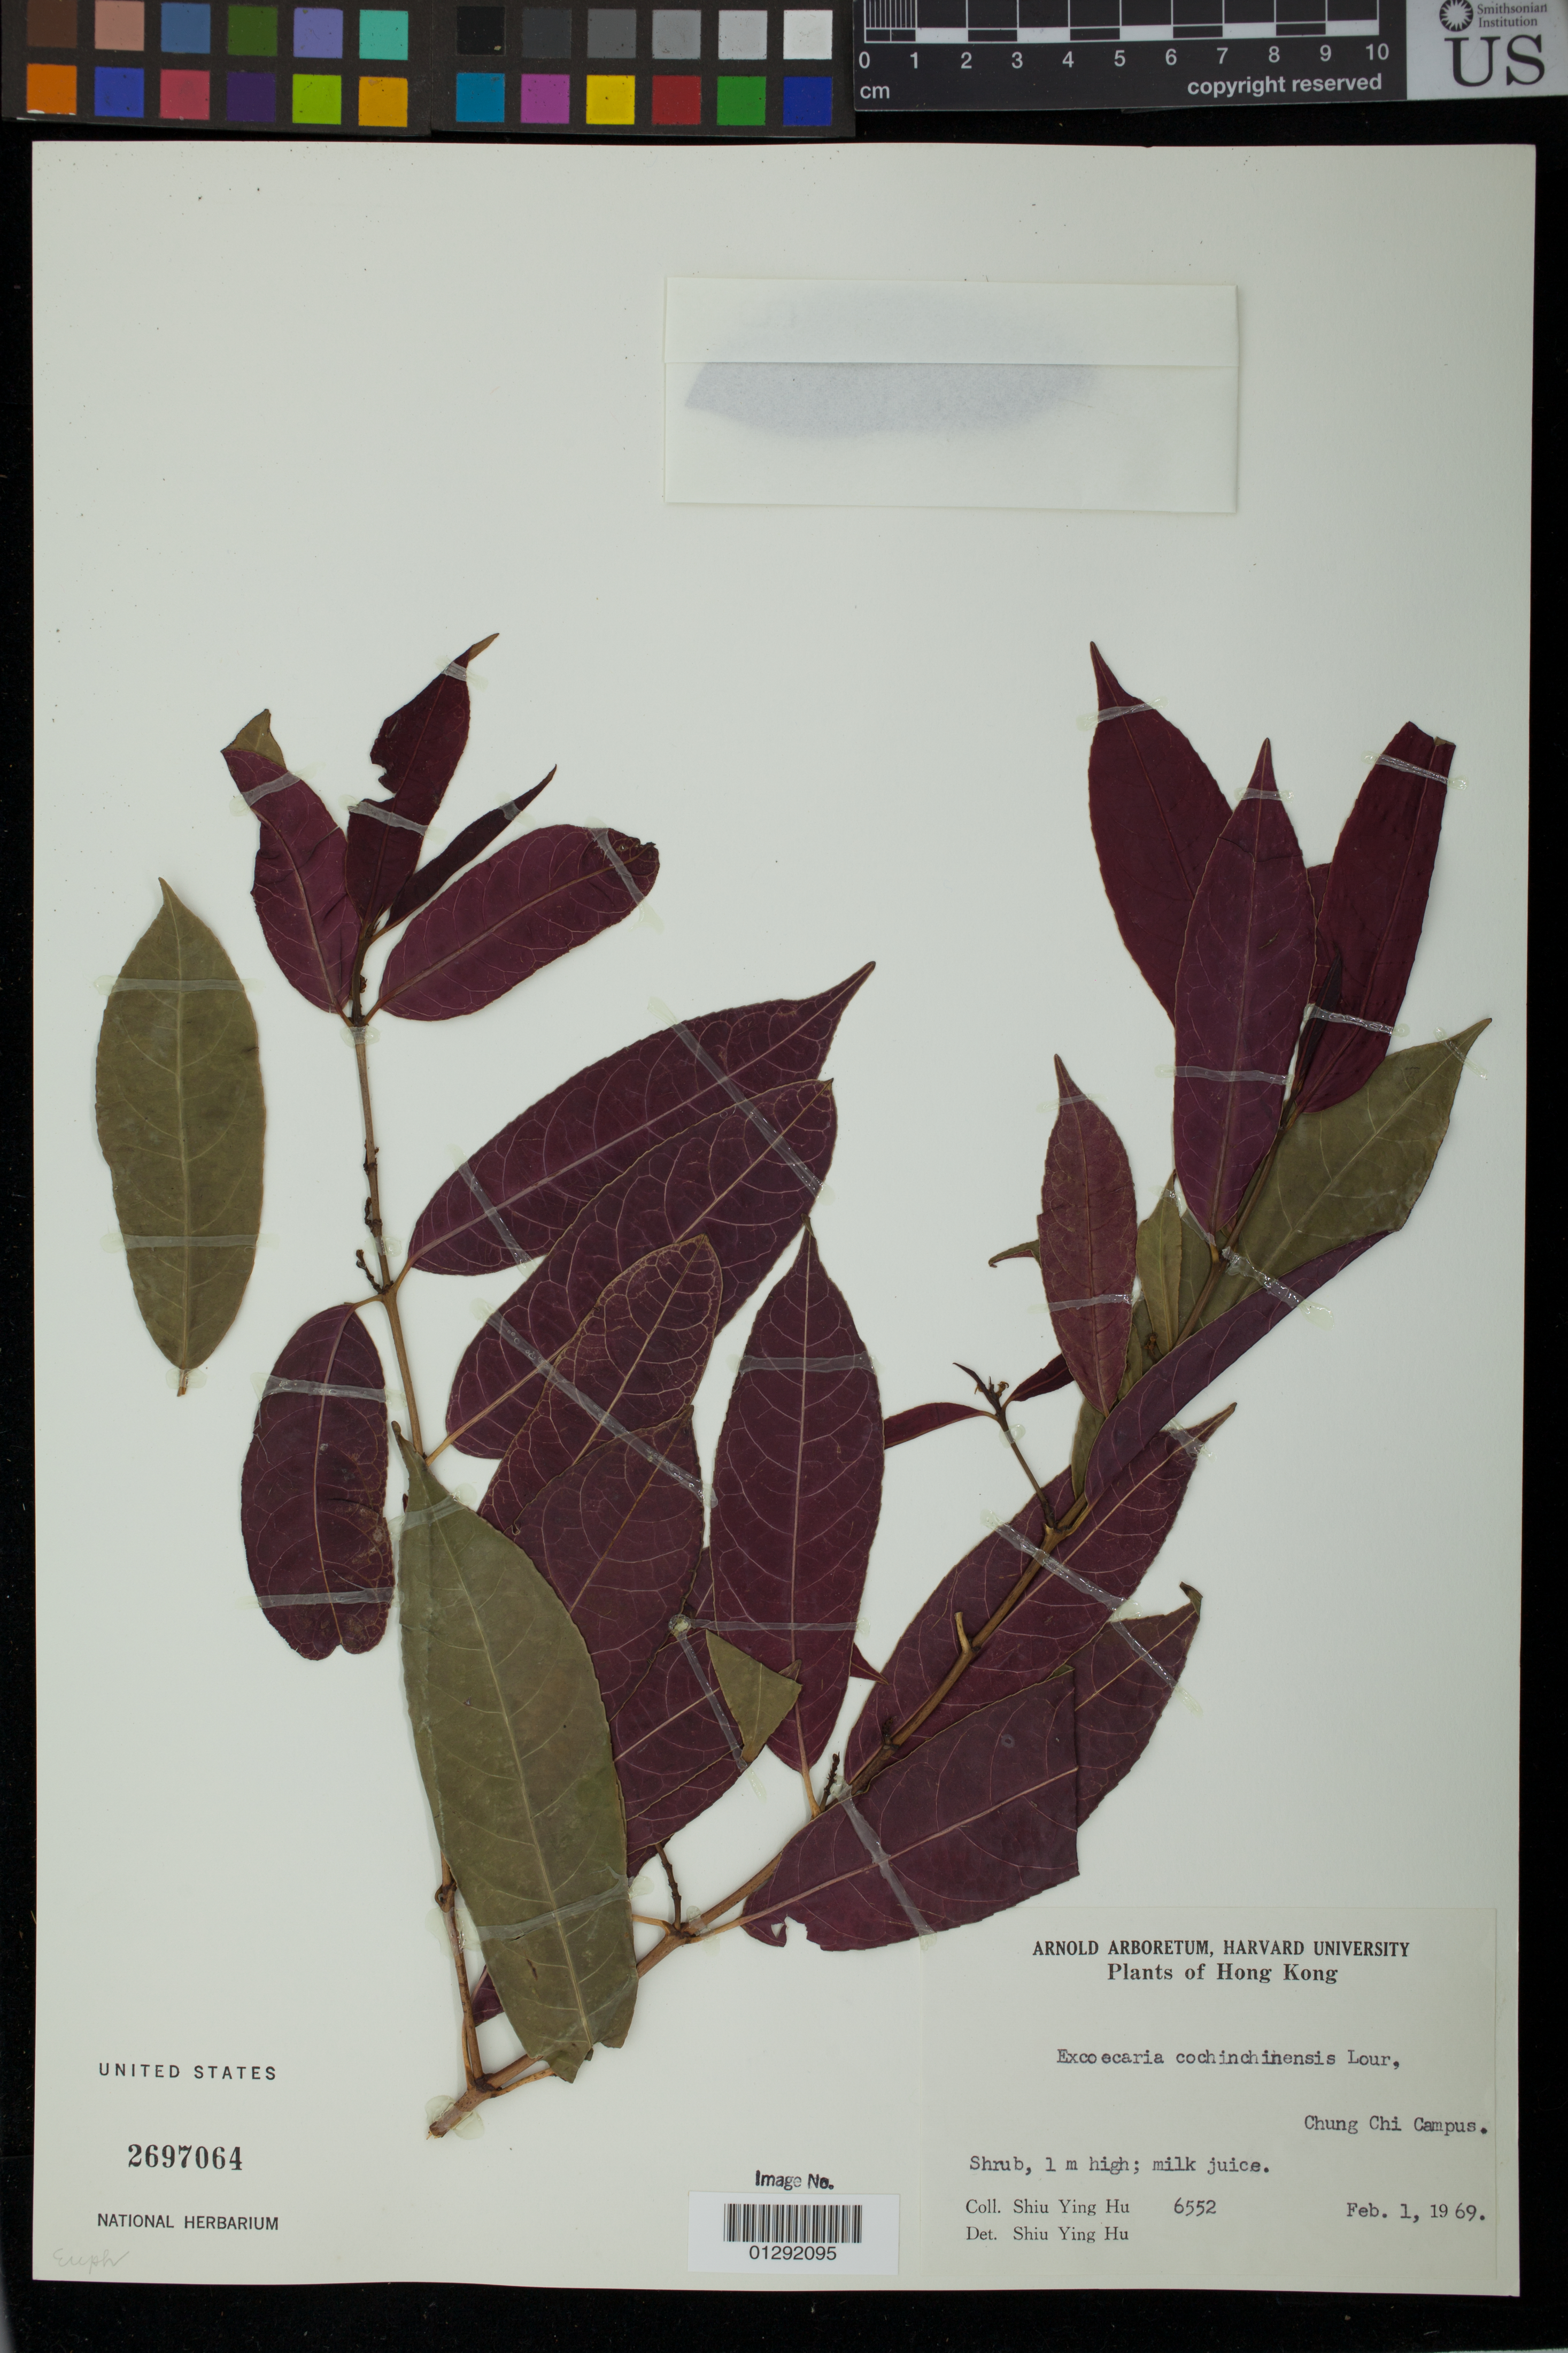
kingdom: Plantae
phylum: Tracheophyta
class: Magnoliopsida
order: Malpighiales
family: Euphorbiaceae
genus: Excoecaria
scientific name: Excoecaria cochinchinensis 'Firestorm'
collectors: S. Y. Hu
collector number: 6552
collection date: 1969-02-01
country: China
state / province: Hong Kong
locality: Chung Chi Campus.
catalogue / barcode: US 2697064